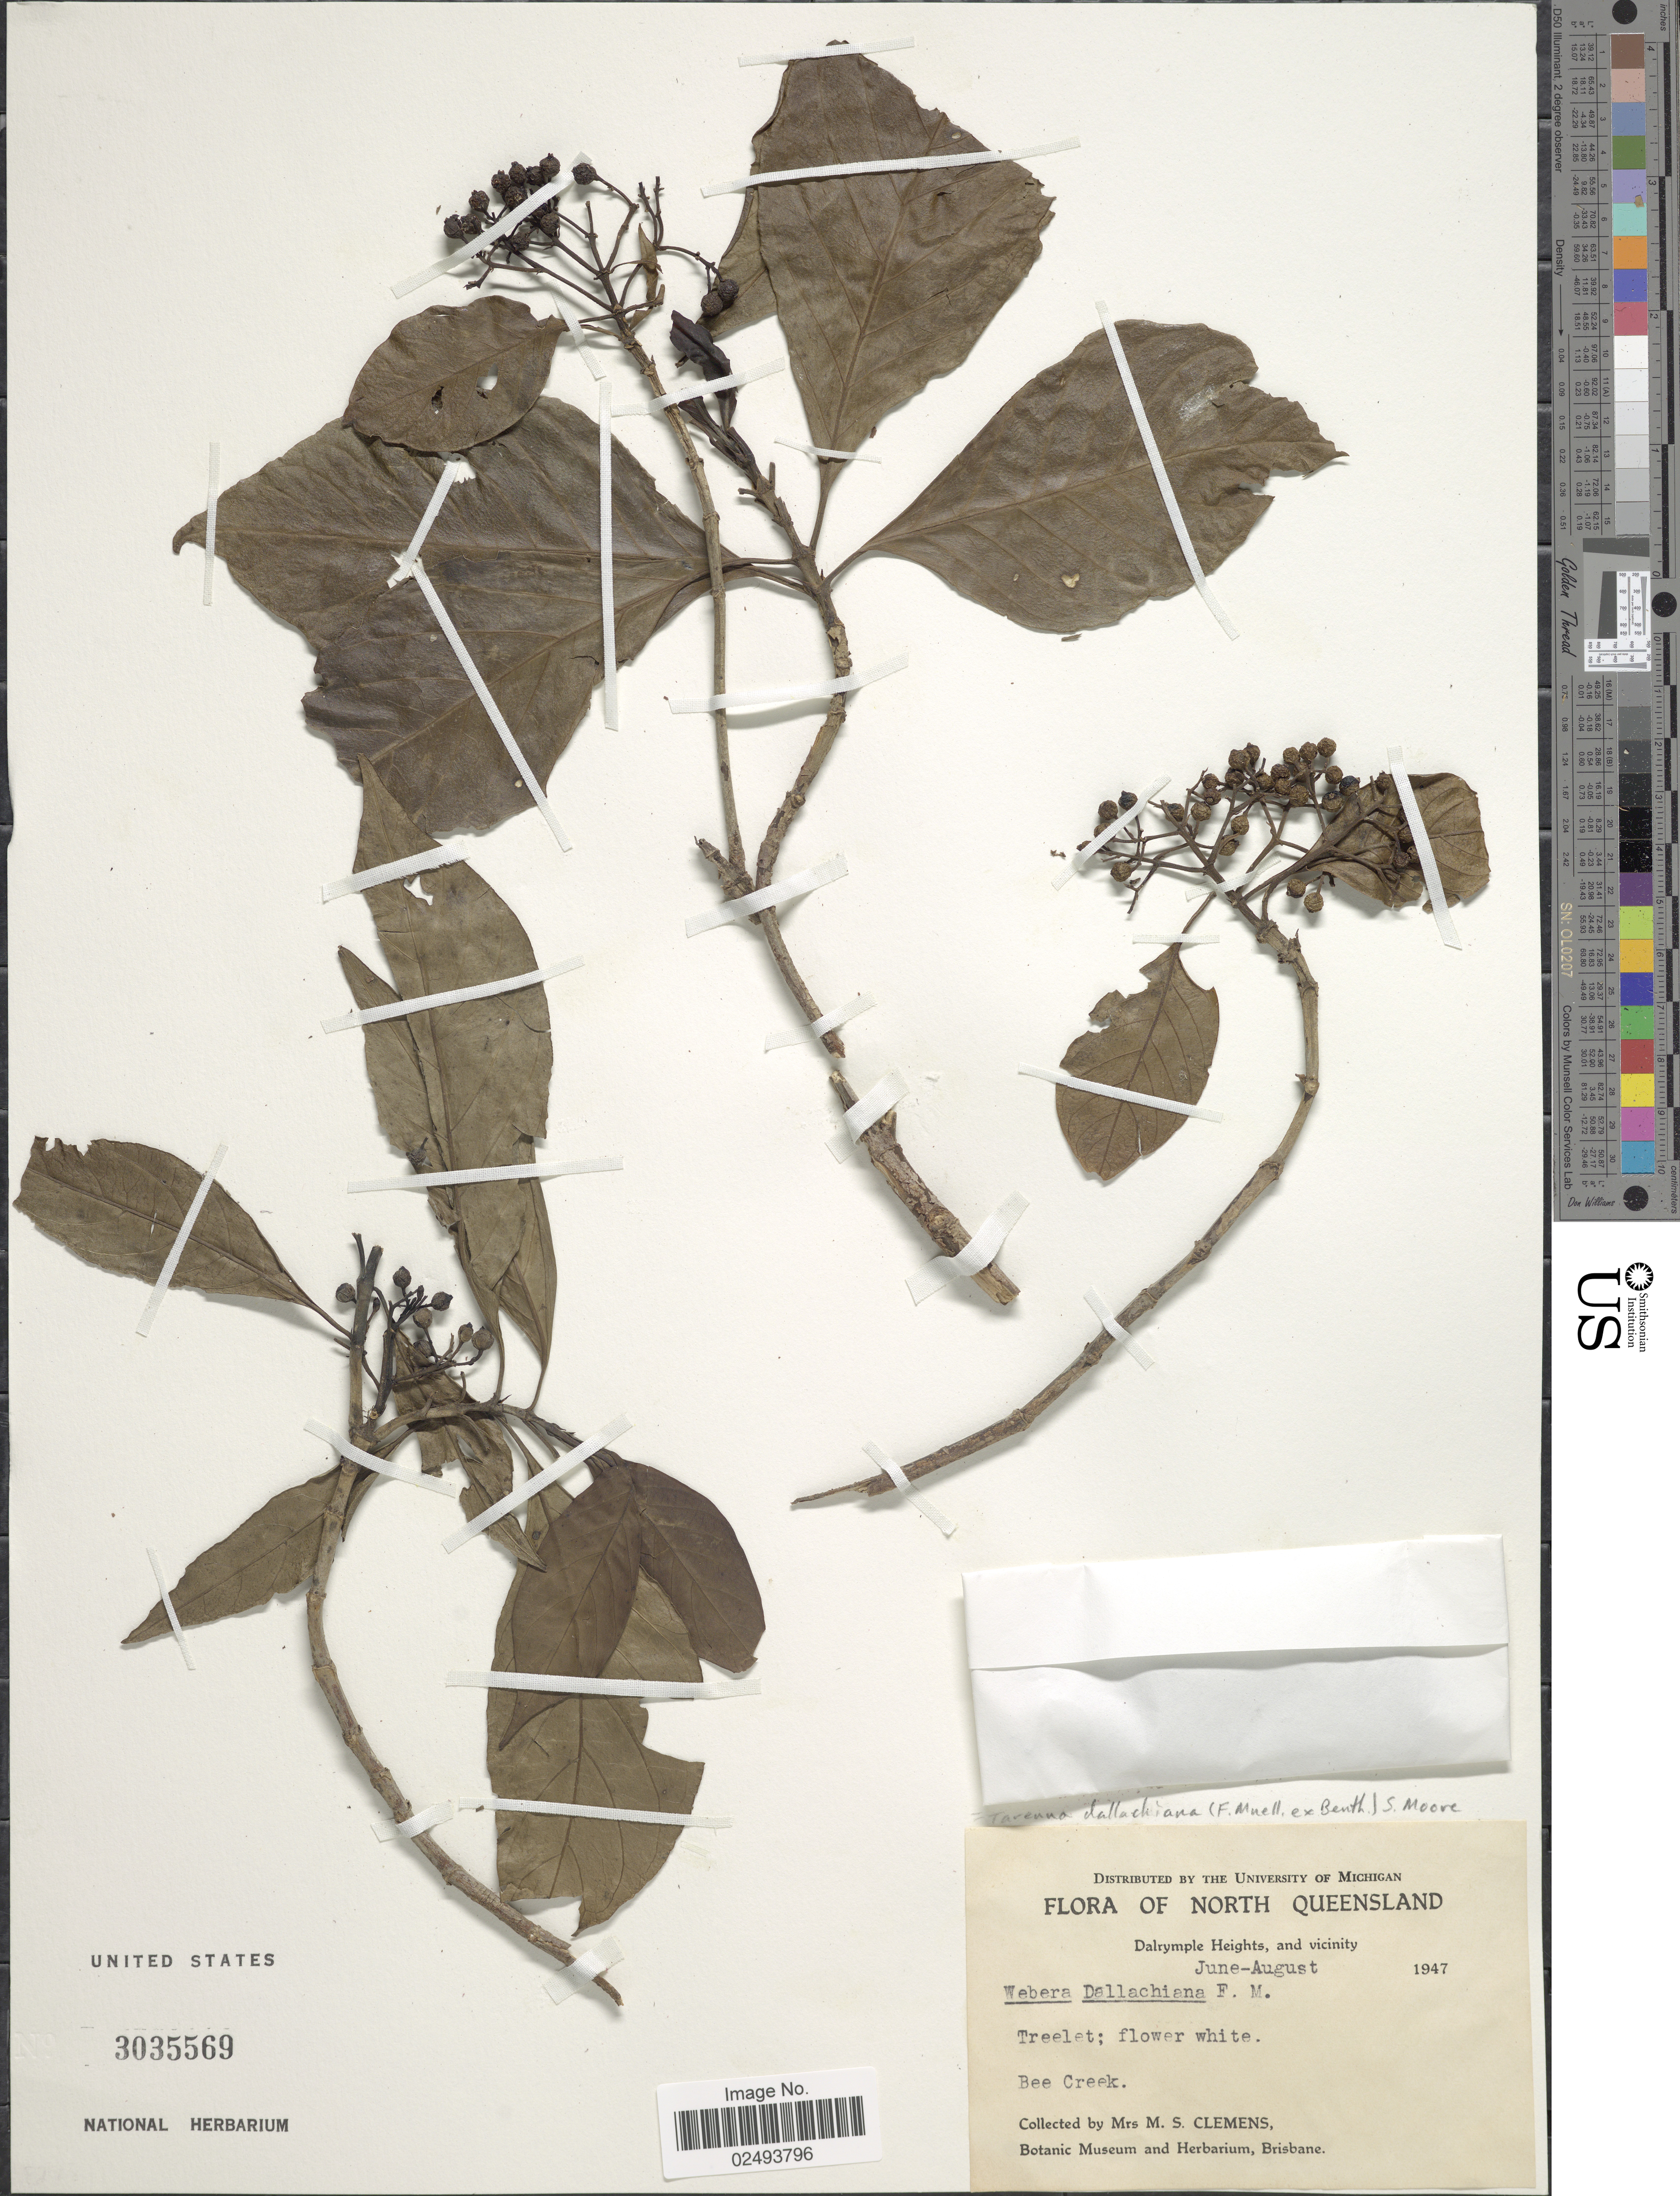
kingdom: Plantae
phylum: Tracheophyta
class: Magnoliopsida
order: Gentianales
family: Rubiaceae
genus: Tarenna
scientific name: Tarenna dallachiana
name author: (F. Muell. ex Benth.) S. Moore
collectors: M. S. Clemens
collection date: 1947-06/1947-08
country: Australia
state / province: Queensland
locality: North Queensland. Bee Creek. Dalrymple Heights, and vicinity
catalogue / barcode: US 3035569